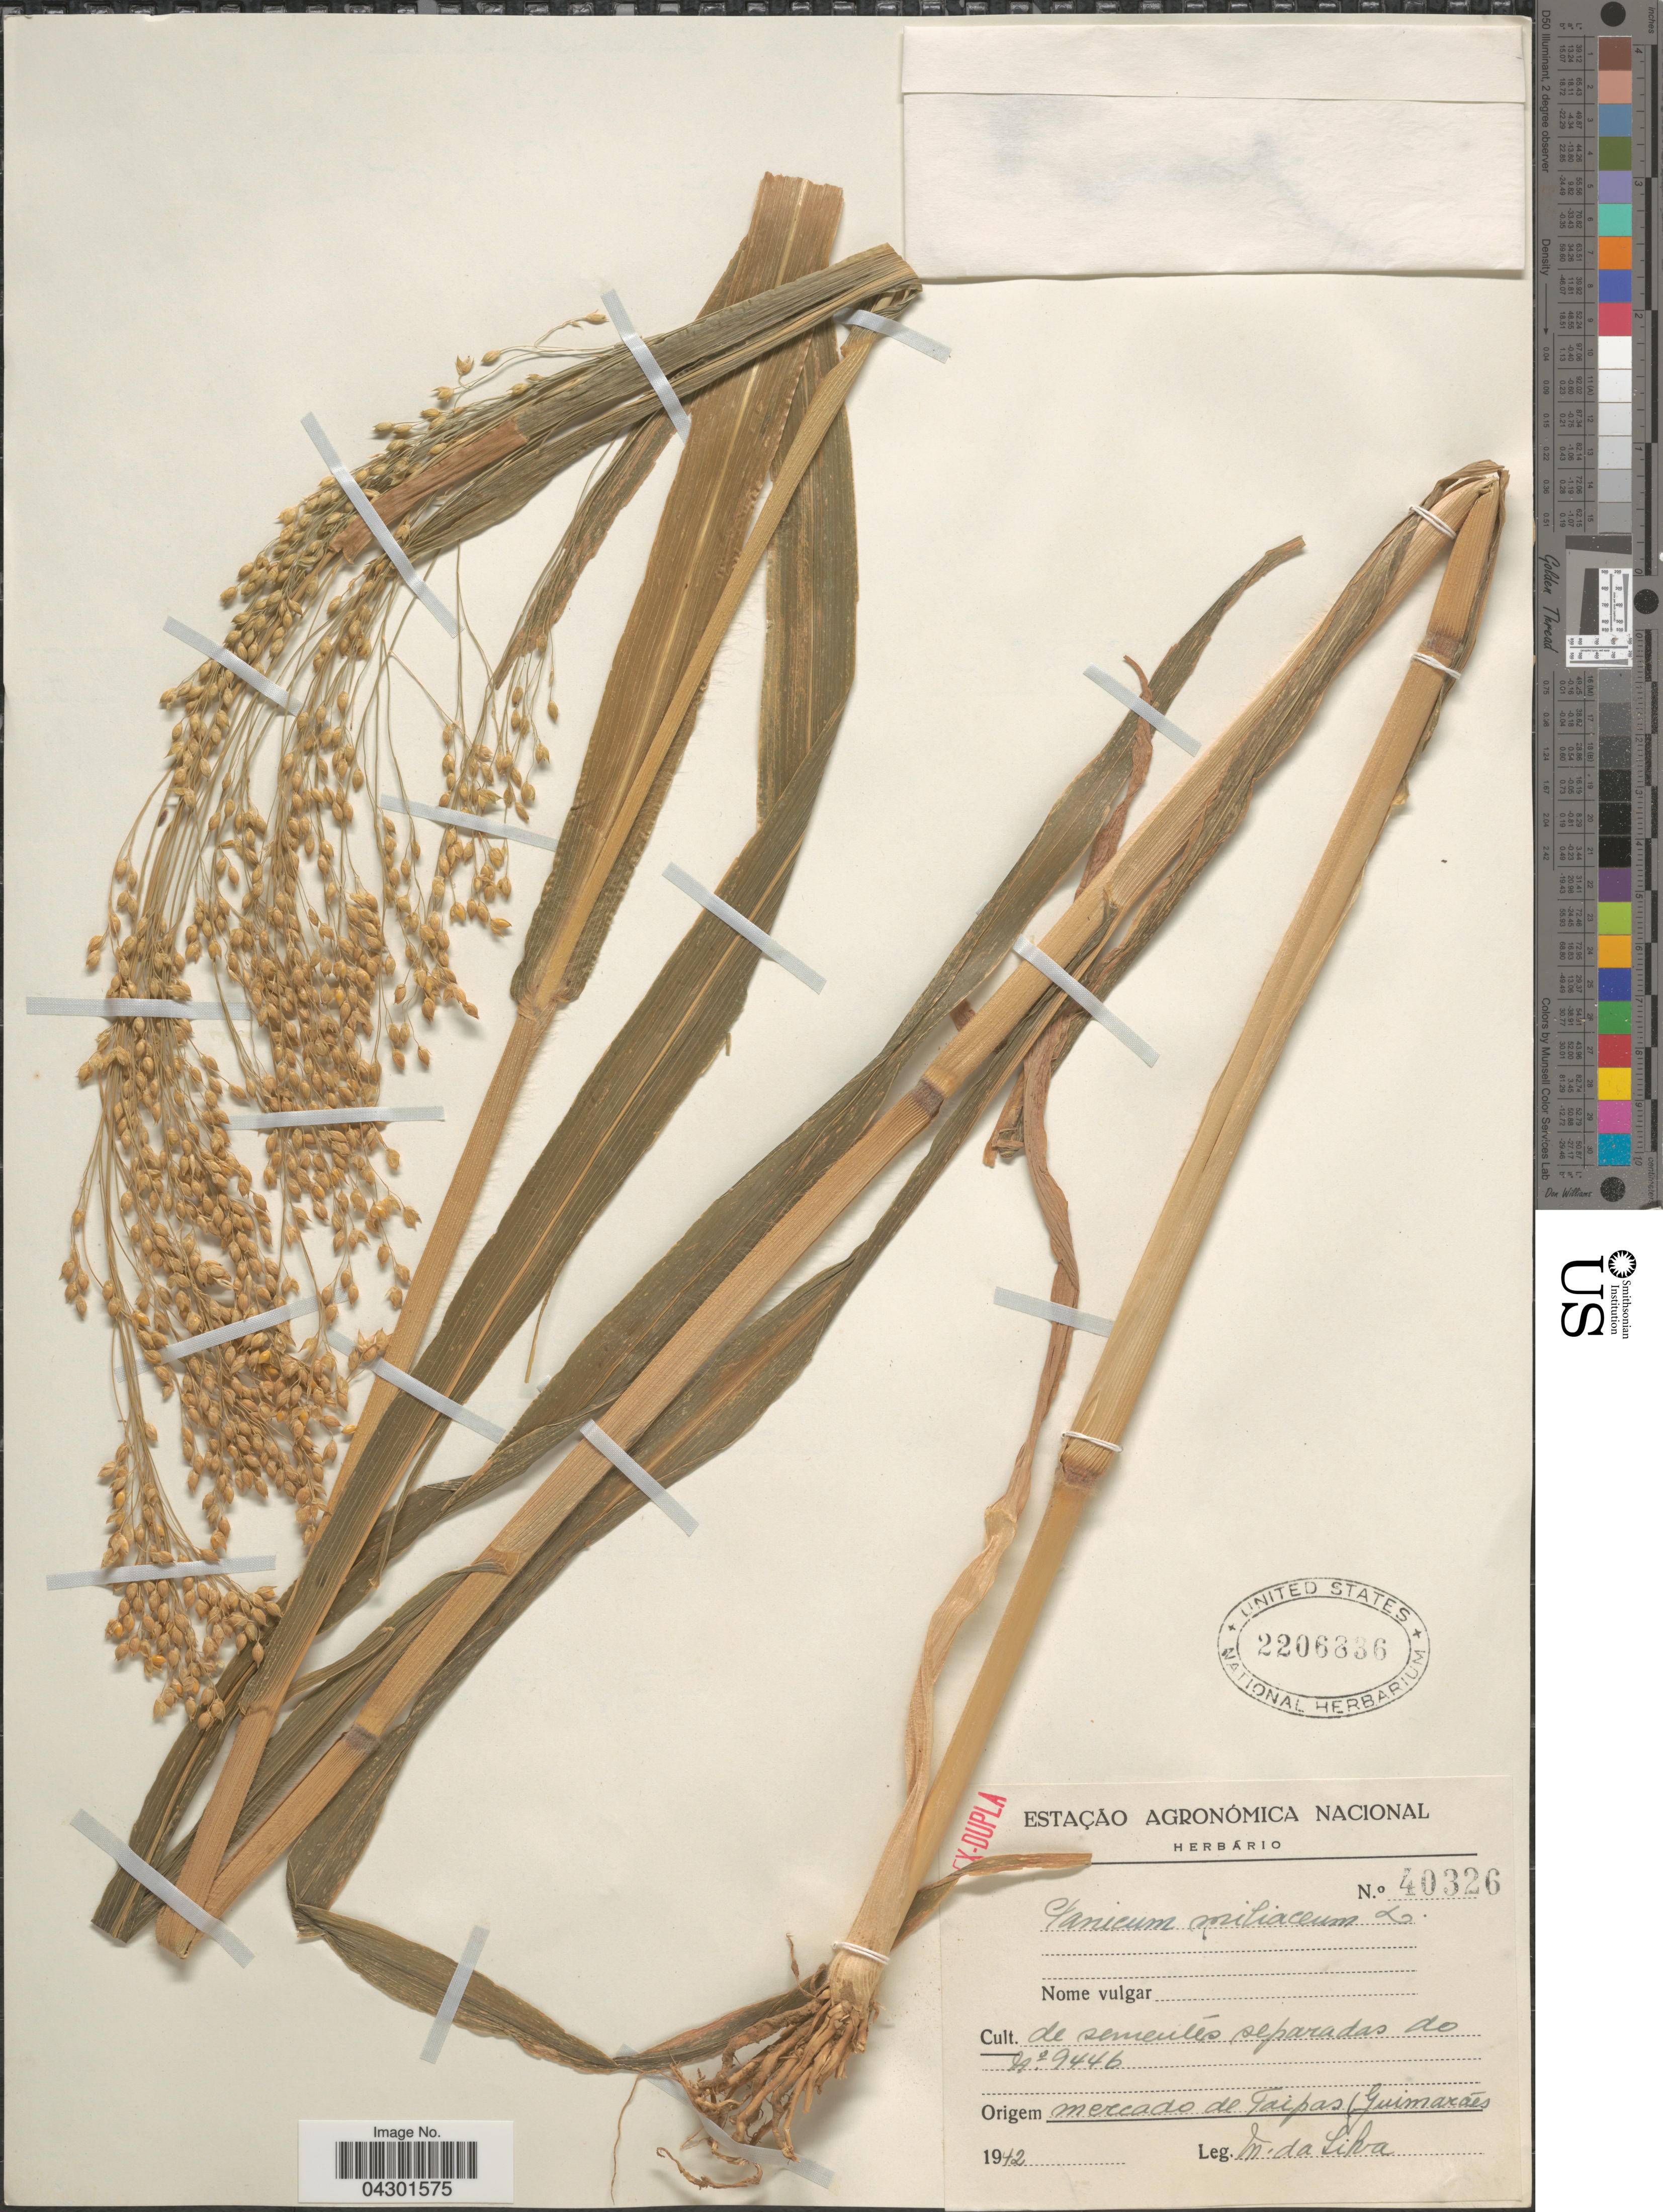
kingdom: Plantae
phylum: Tracheophyta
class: Liliopsida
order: Poales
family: Poaceae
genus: Panicum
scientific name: Panicum miliaceum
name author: L.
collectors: M. Silva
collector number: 40326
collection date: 1942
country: Portugal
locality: Cult. de sementes separadas do n° 9446. Mercado de Taipas (Guimaraes).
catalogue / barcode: US 2206336